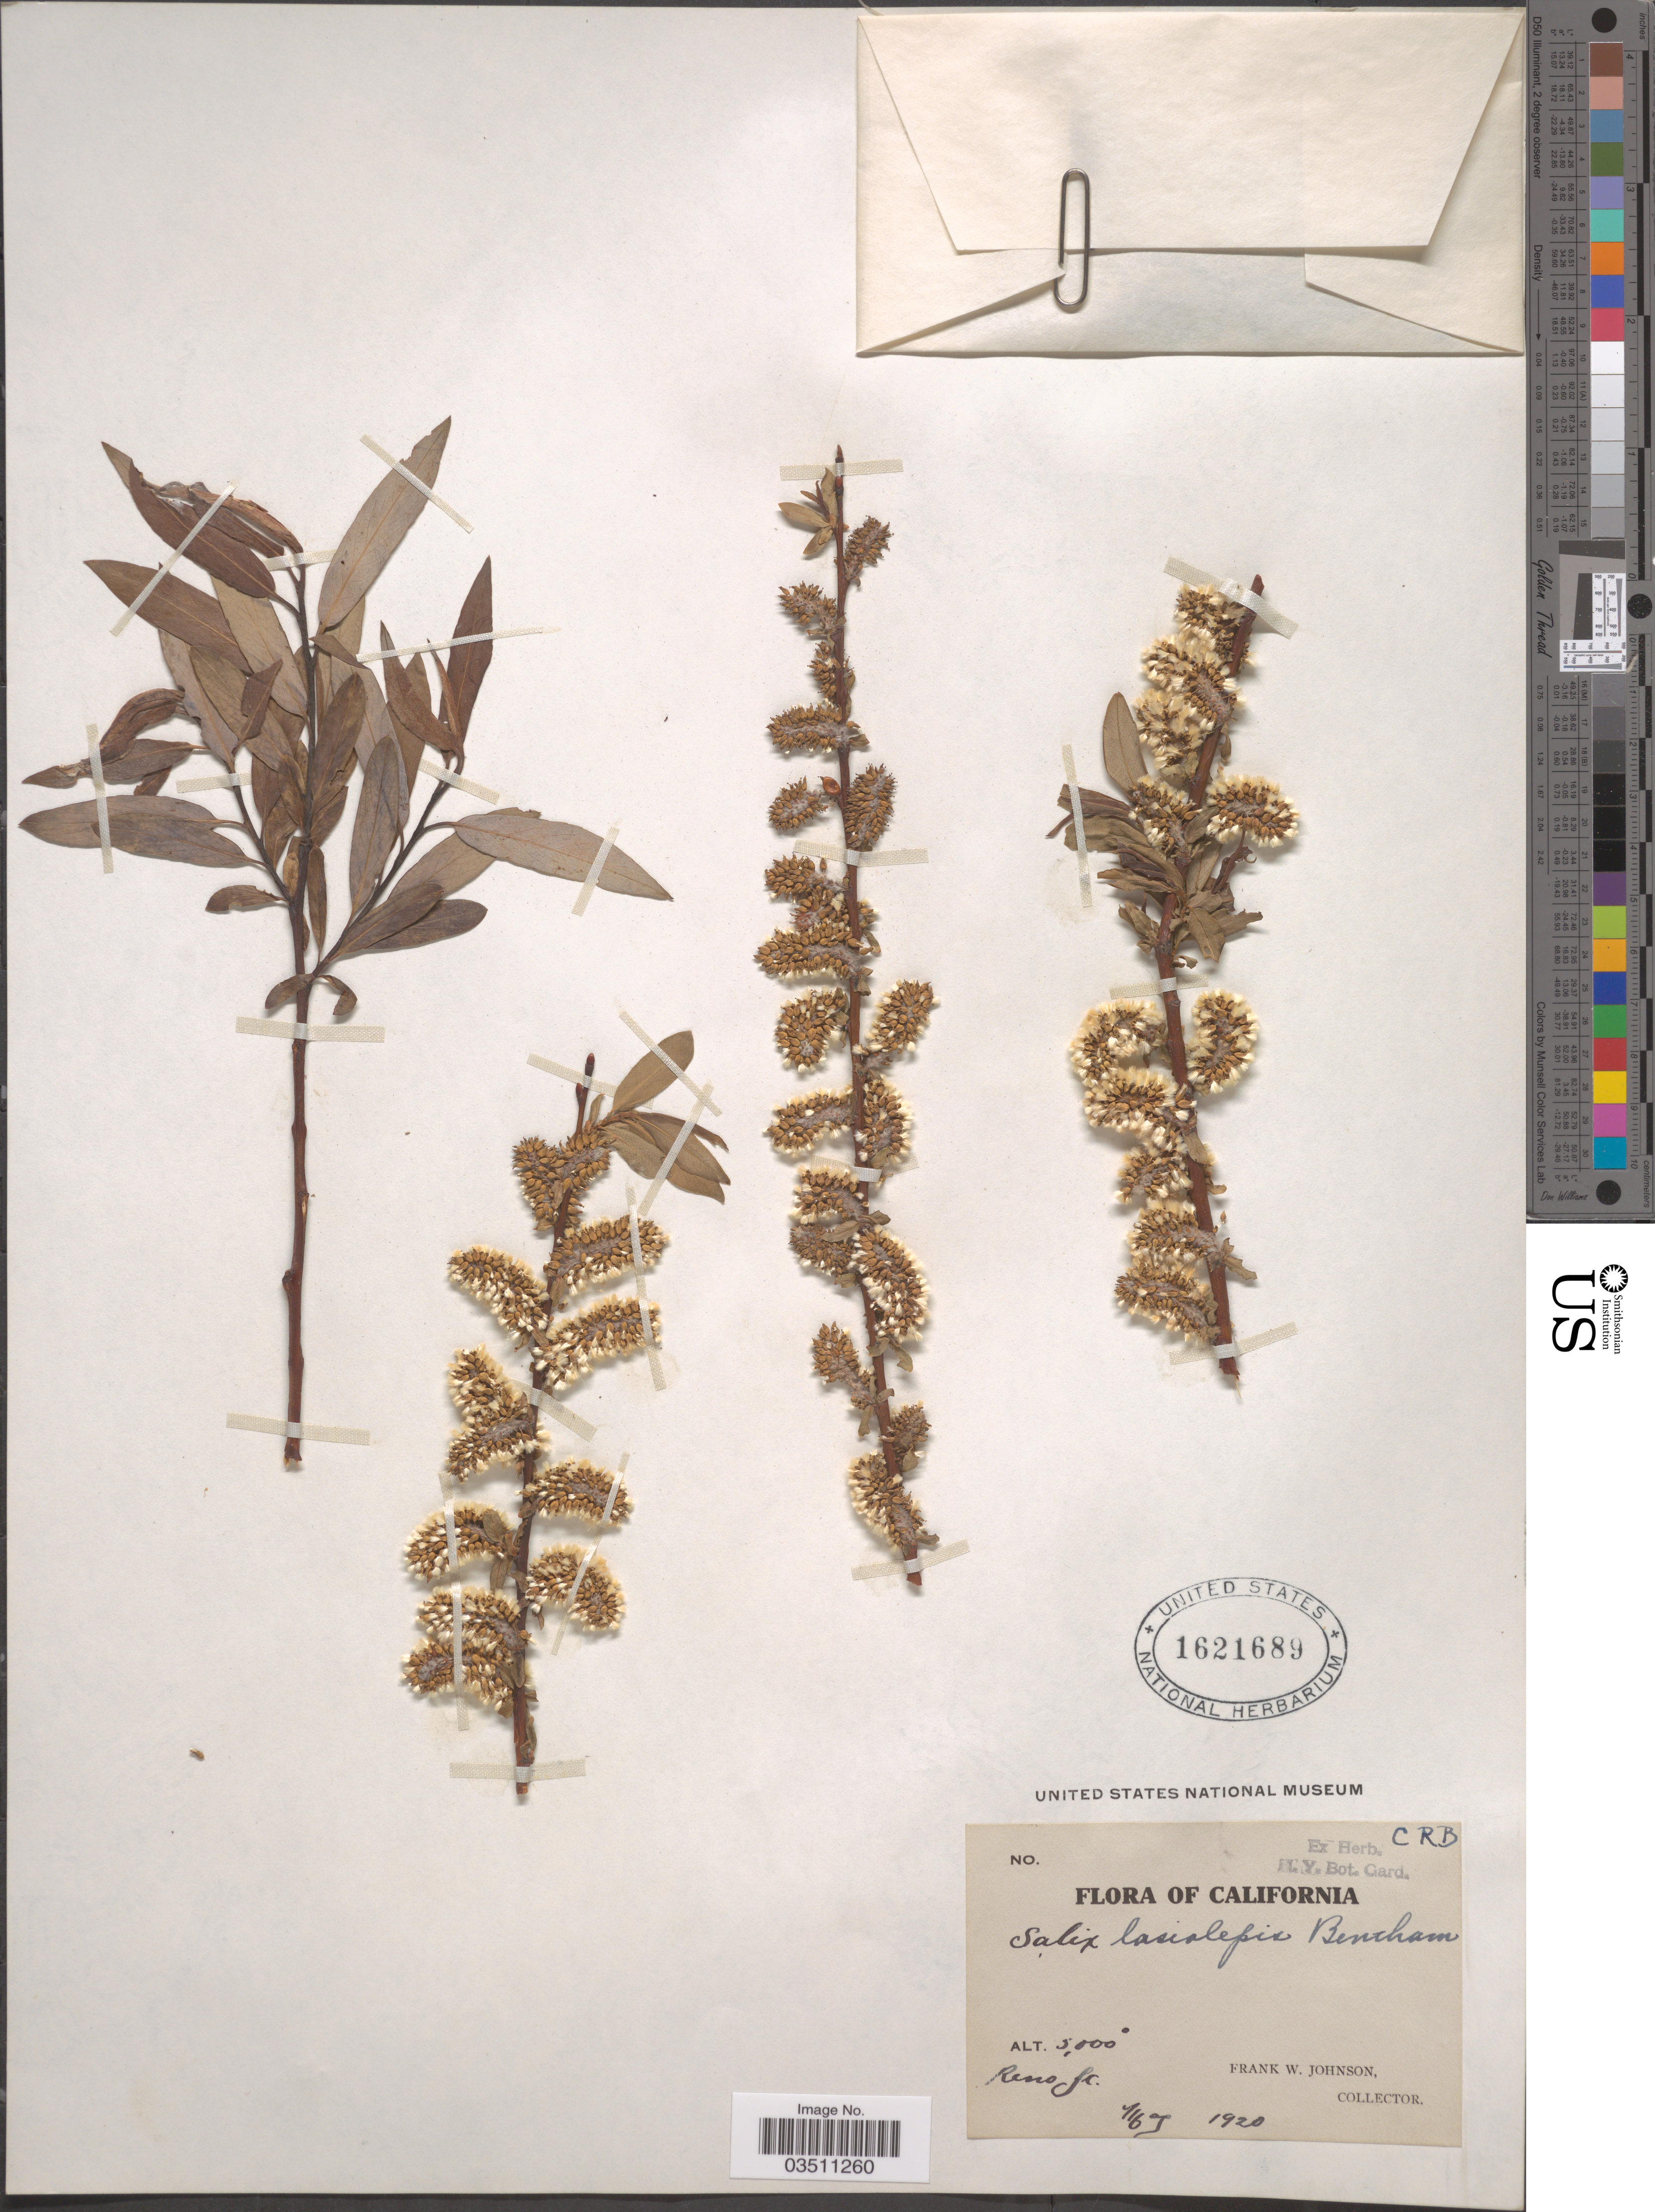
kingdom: Plantae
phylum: Tracheophyta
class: Magnoliopsida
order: Malpighiales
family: Salicaceae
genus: Salix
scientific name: Salix lasiolepis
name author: Benth.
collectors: F. W. Johnson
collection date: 1920-01-06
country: United States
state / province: California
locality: Reno Ft.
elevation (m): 1524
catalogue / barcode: US 1621689